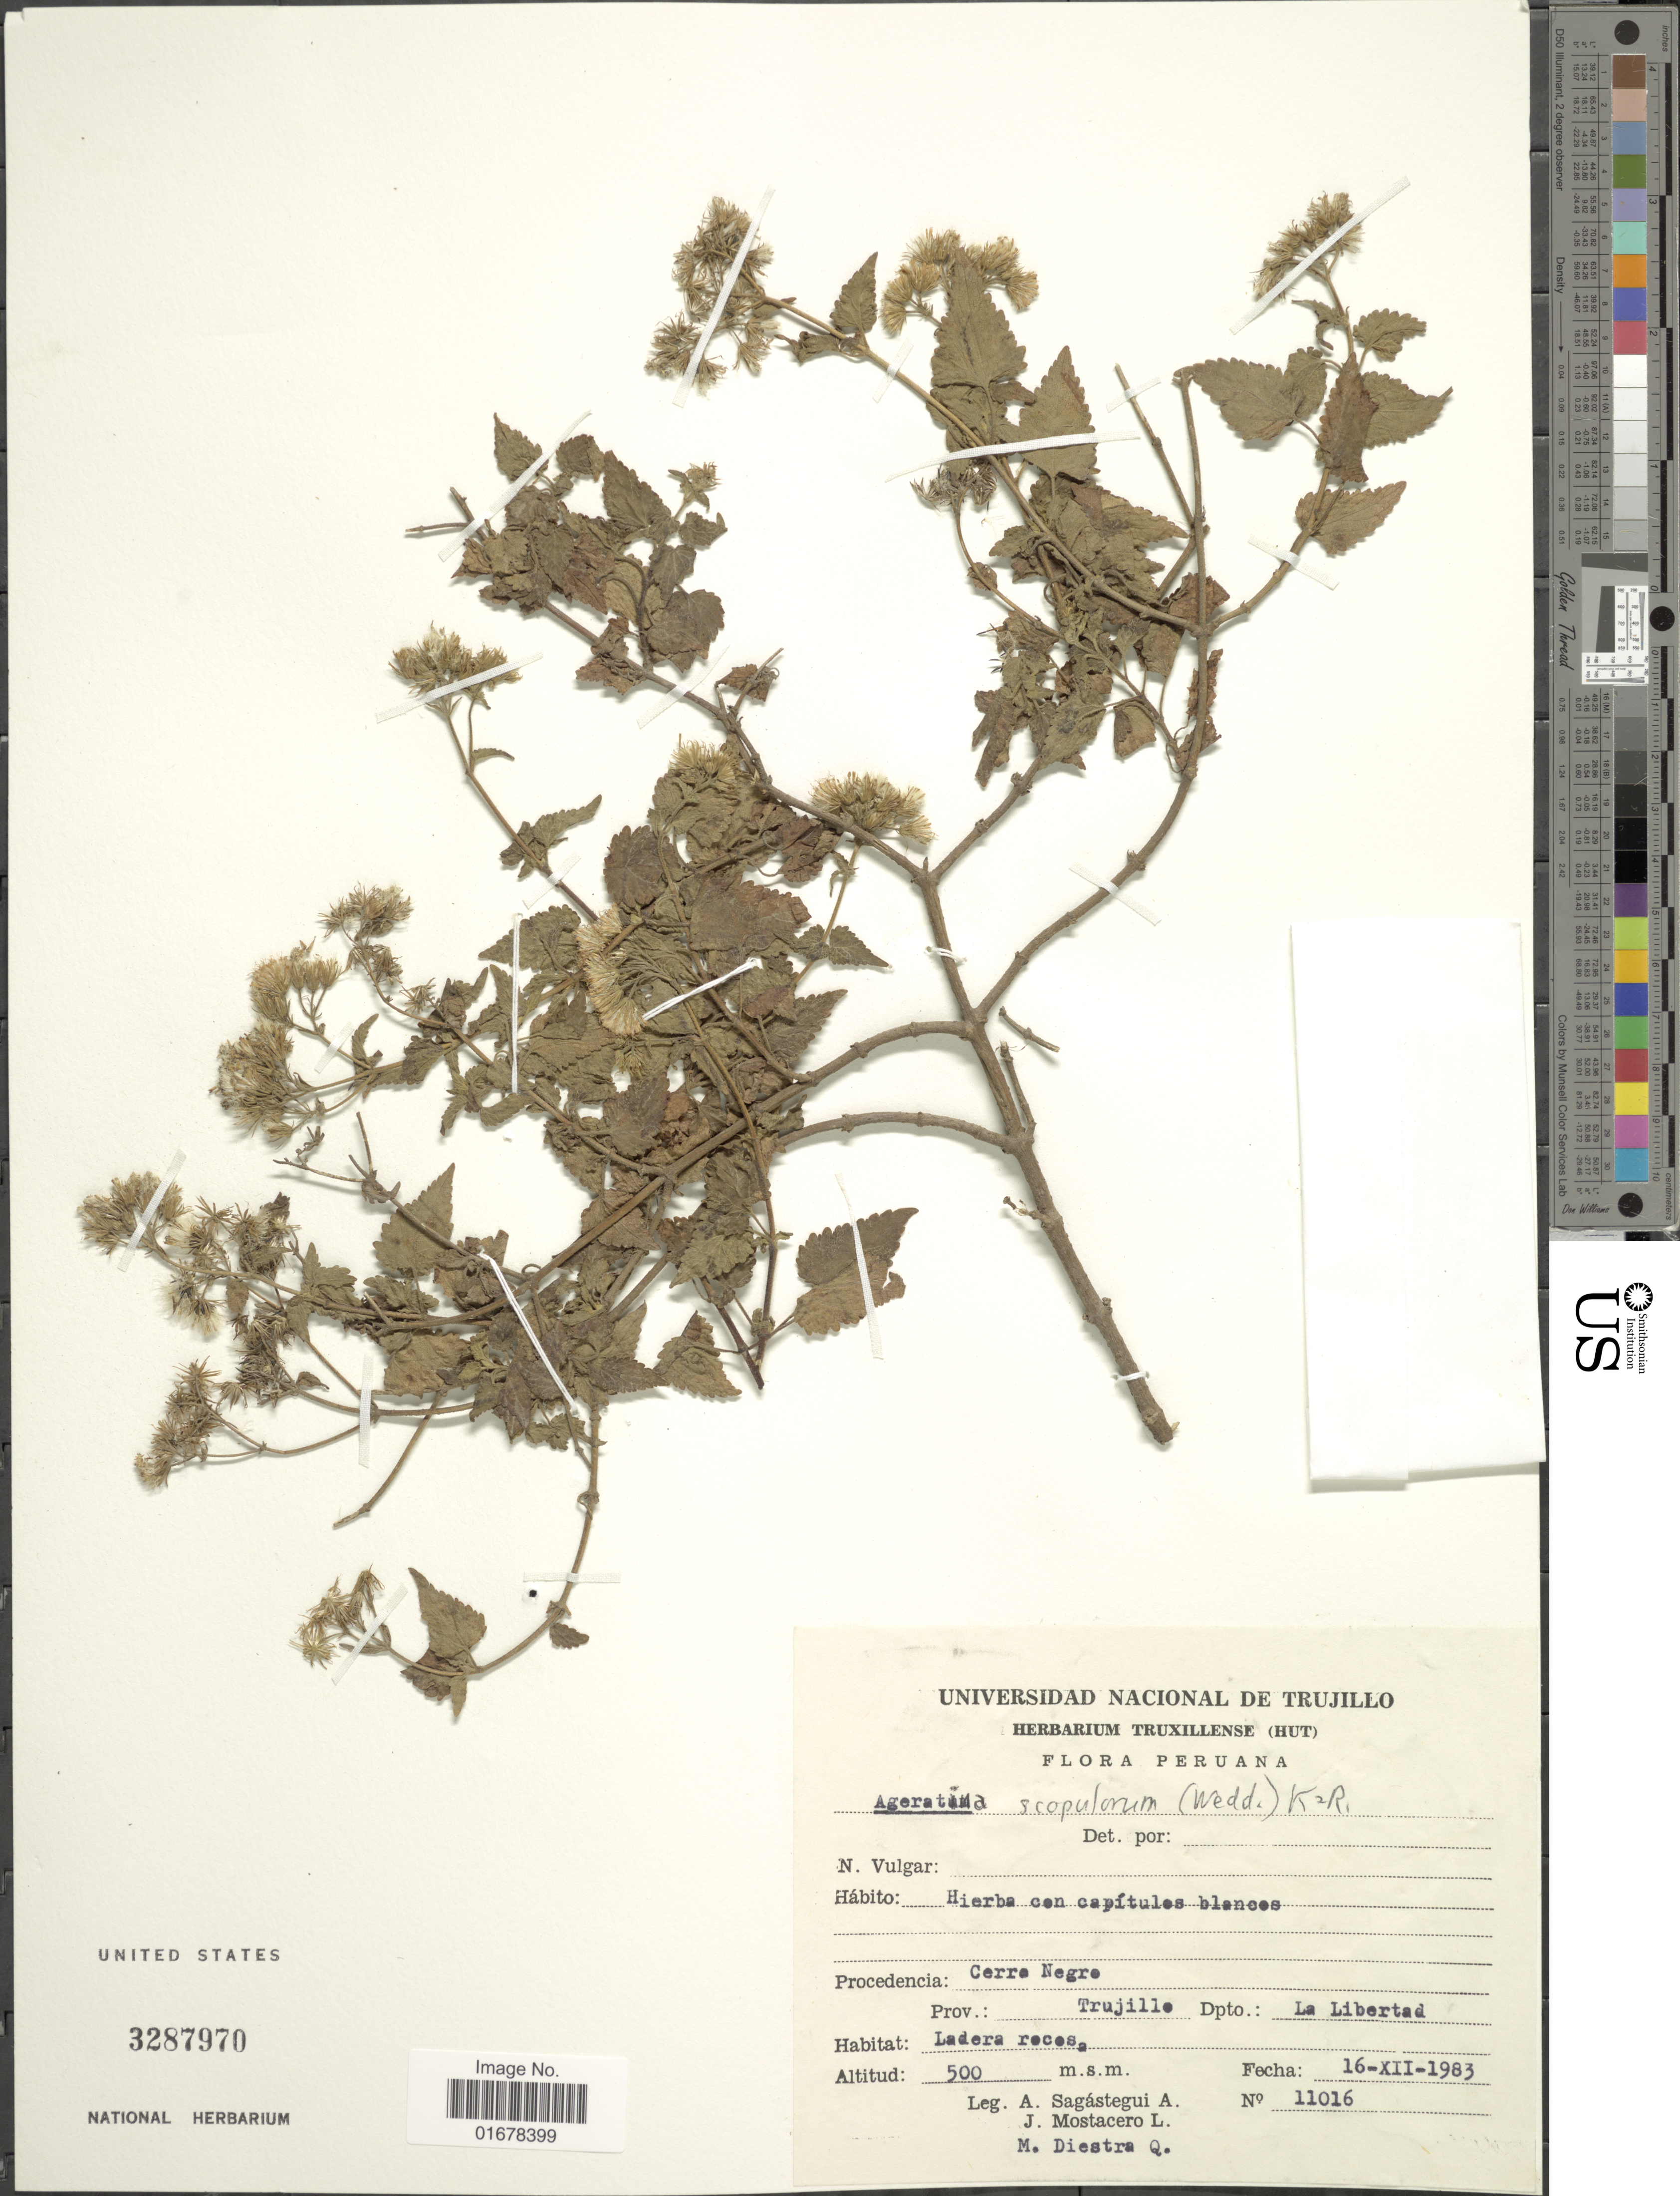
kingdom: Plantae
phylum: Tracheophyta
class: Magnoliopsida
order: Asterales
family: Asteraceae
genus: Ageratina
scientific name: Ageratina scopulorum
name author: (Wedd.) R.M. King & H. Rob.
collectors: A. Sagástegui A., J. Mostacero L. & M. Diestra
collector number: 11016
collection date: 1983-12-16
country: Peru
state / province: La Libertad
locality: Procedencia: Cerro Negro, Prov. Trujillo, Dpto. La Libertad, Habitat: Ladera recesa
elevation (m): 500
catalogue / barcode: US 3287970